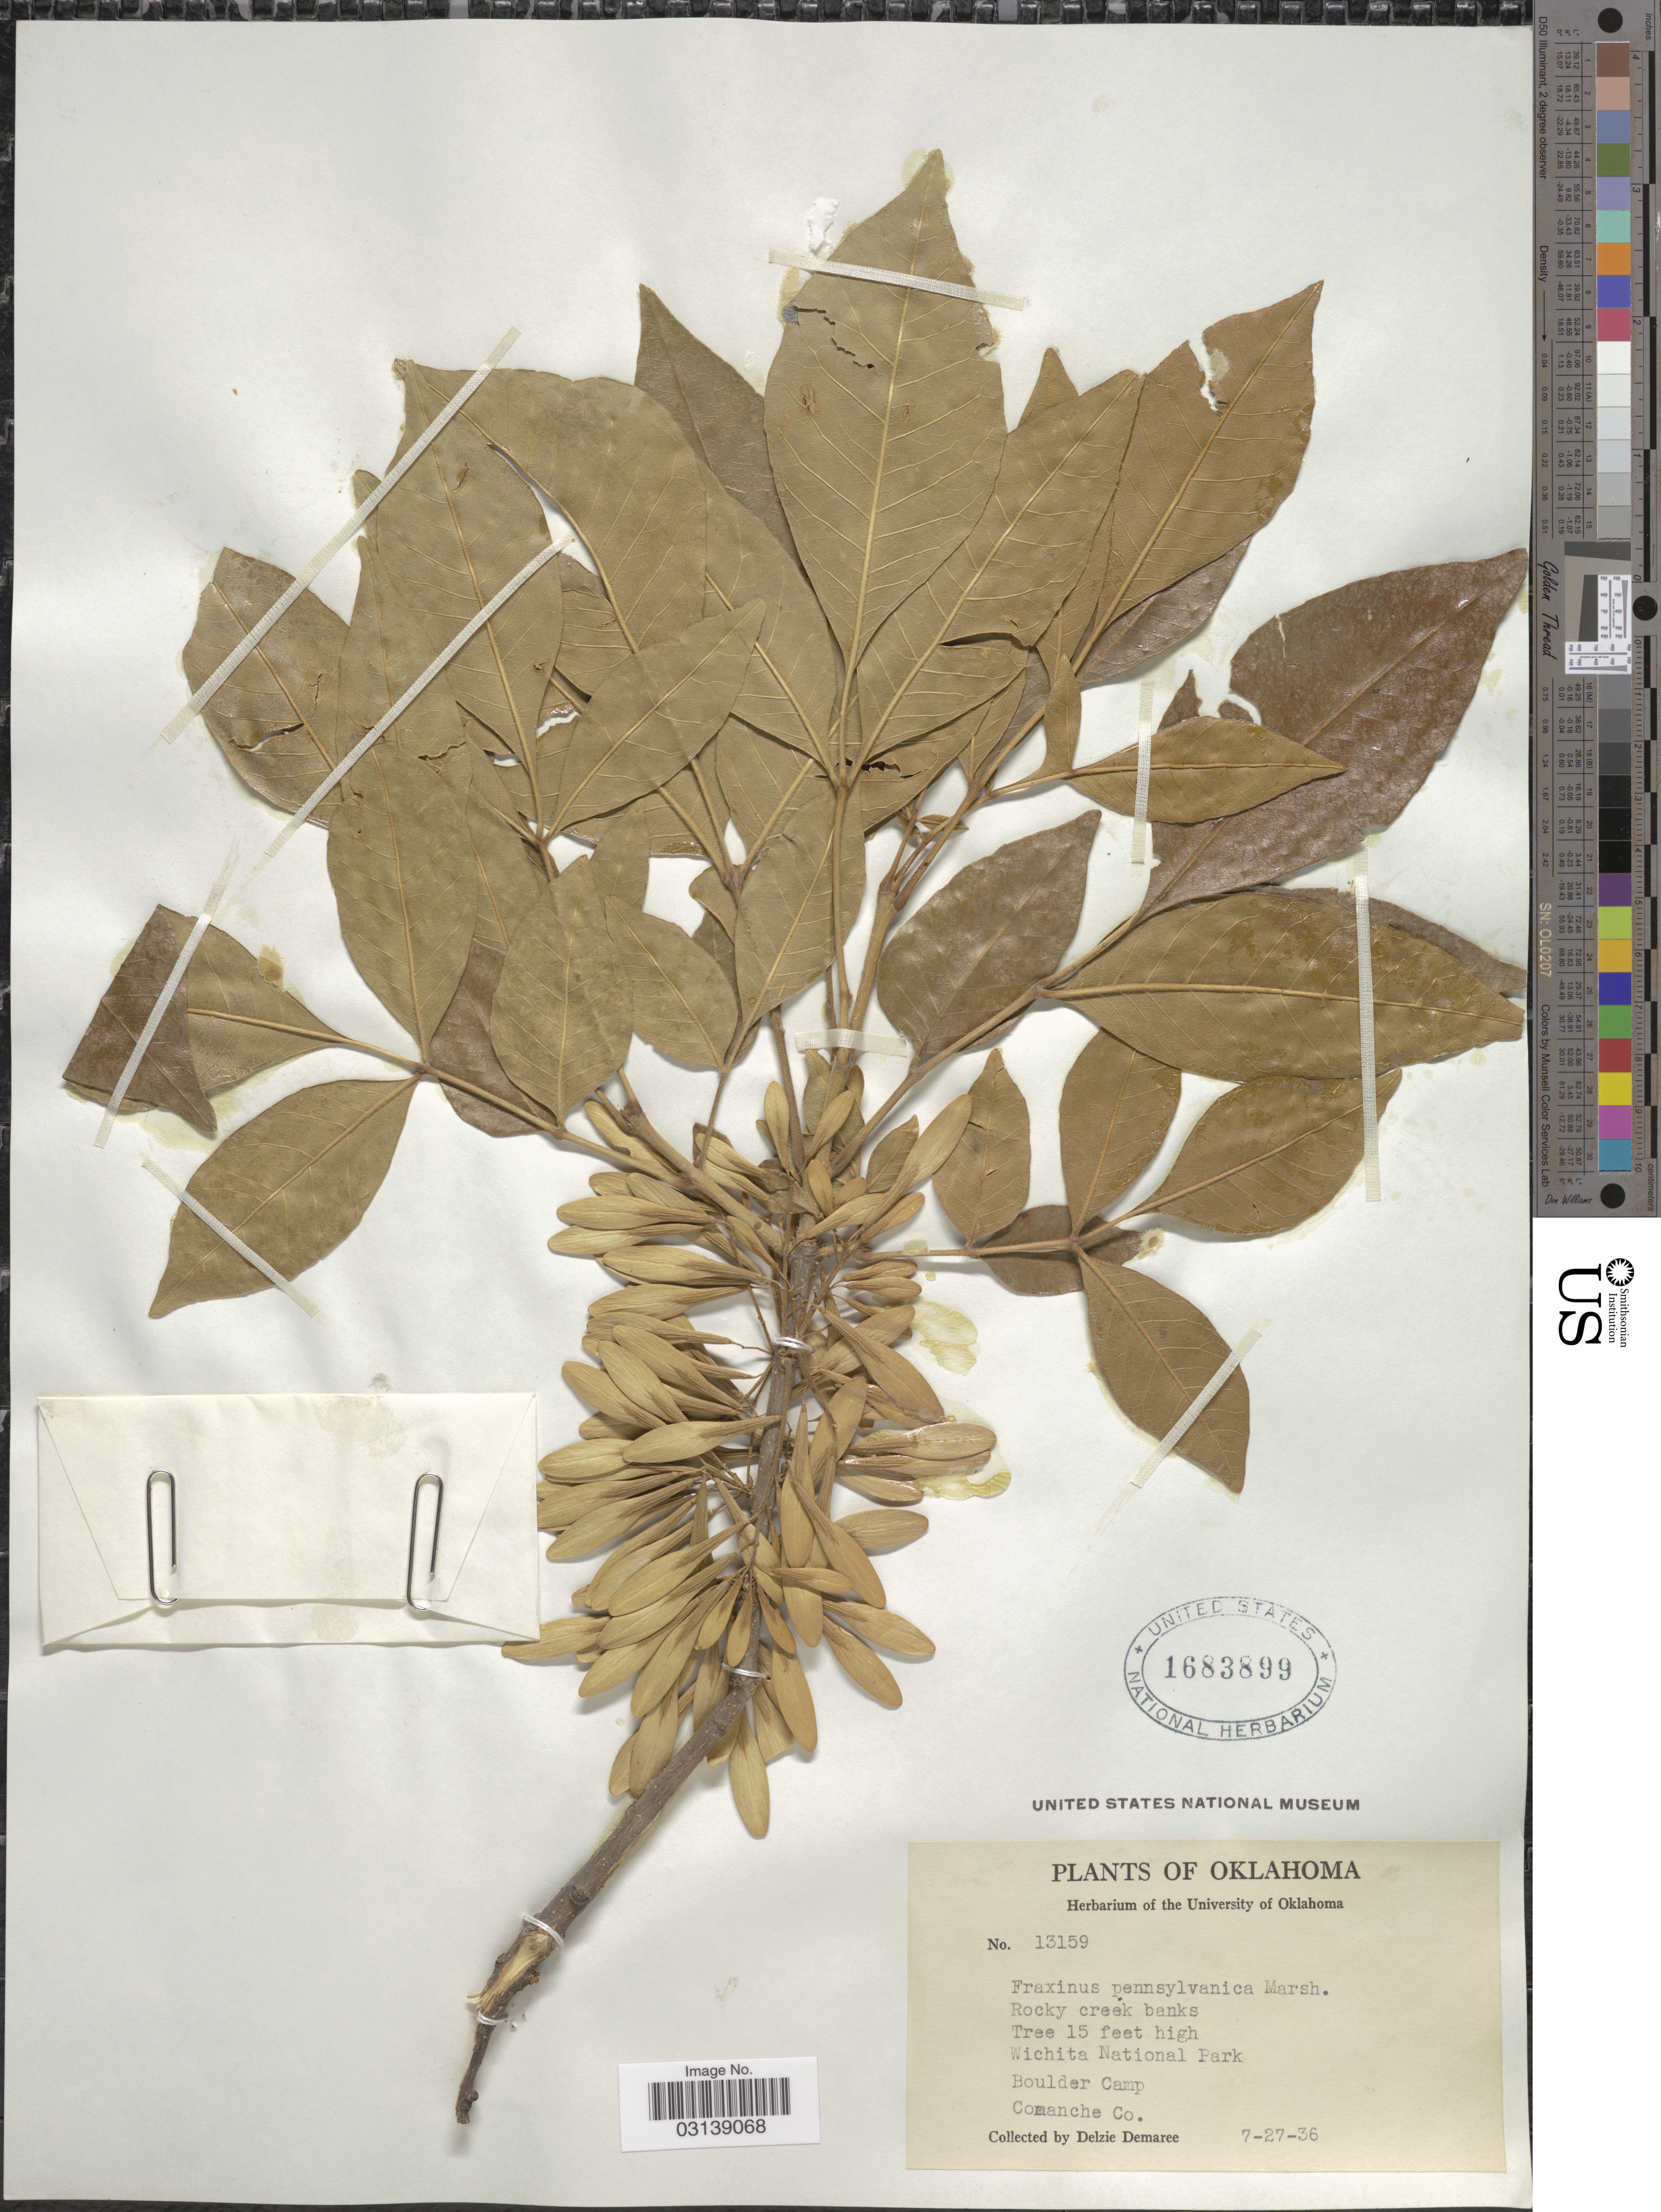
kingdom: Plantae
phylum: Tracheophyta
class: Magnoliopsida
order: Lamiales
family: Oleaceae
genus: Fraxinus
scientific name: Fraxinus pennsylvanica var. pubescens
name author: (Lam.) Lingelsh.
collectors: D. Demaree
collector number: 13159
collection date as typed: Transcribed d/m/y: 27/7/36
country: United States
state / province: Oklahoma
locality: Wichita National Park. Boulder Camp. Comanche Co.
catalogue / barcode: US 1683899